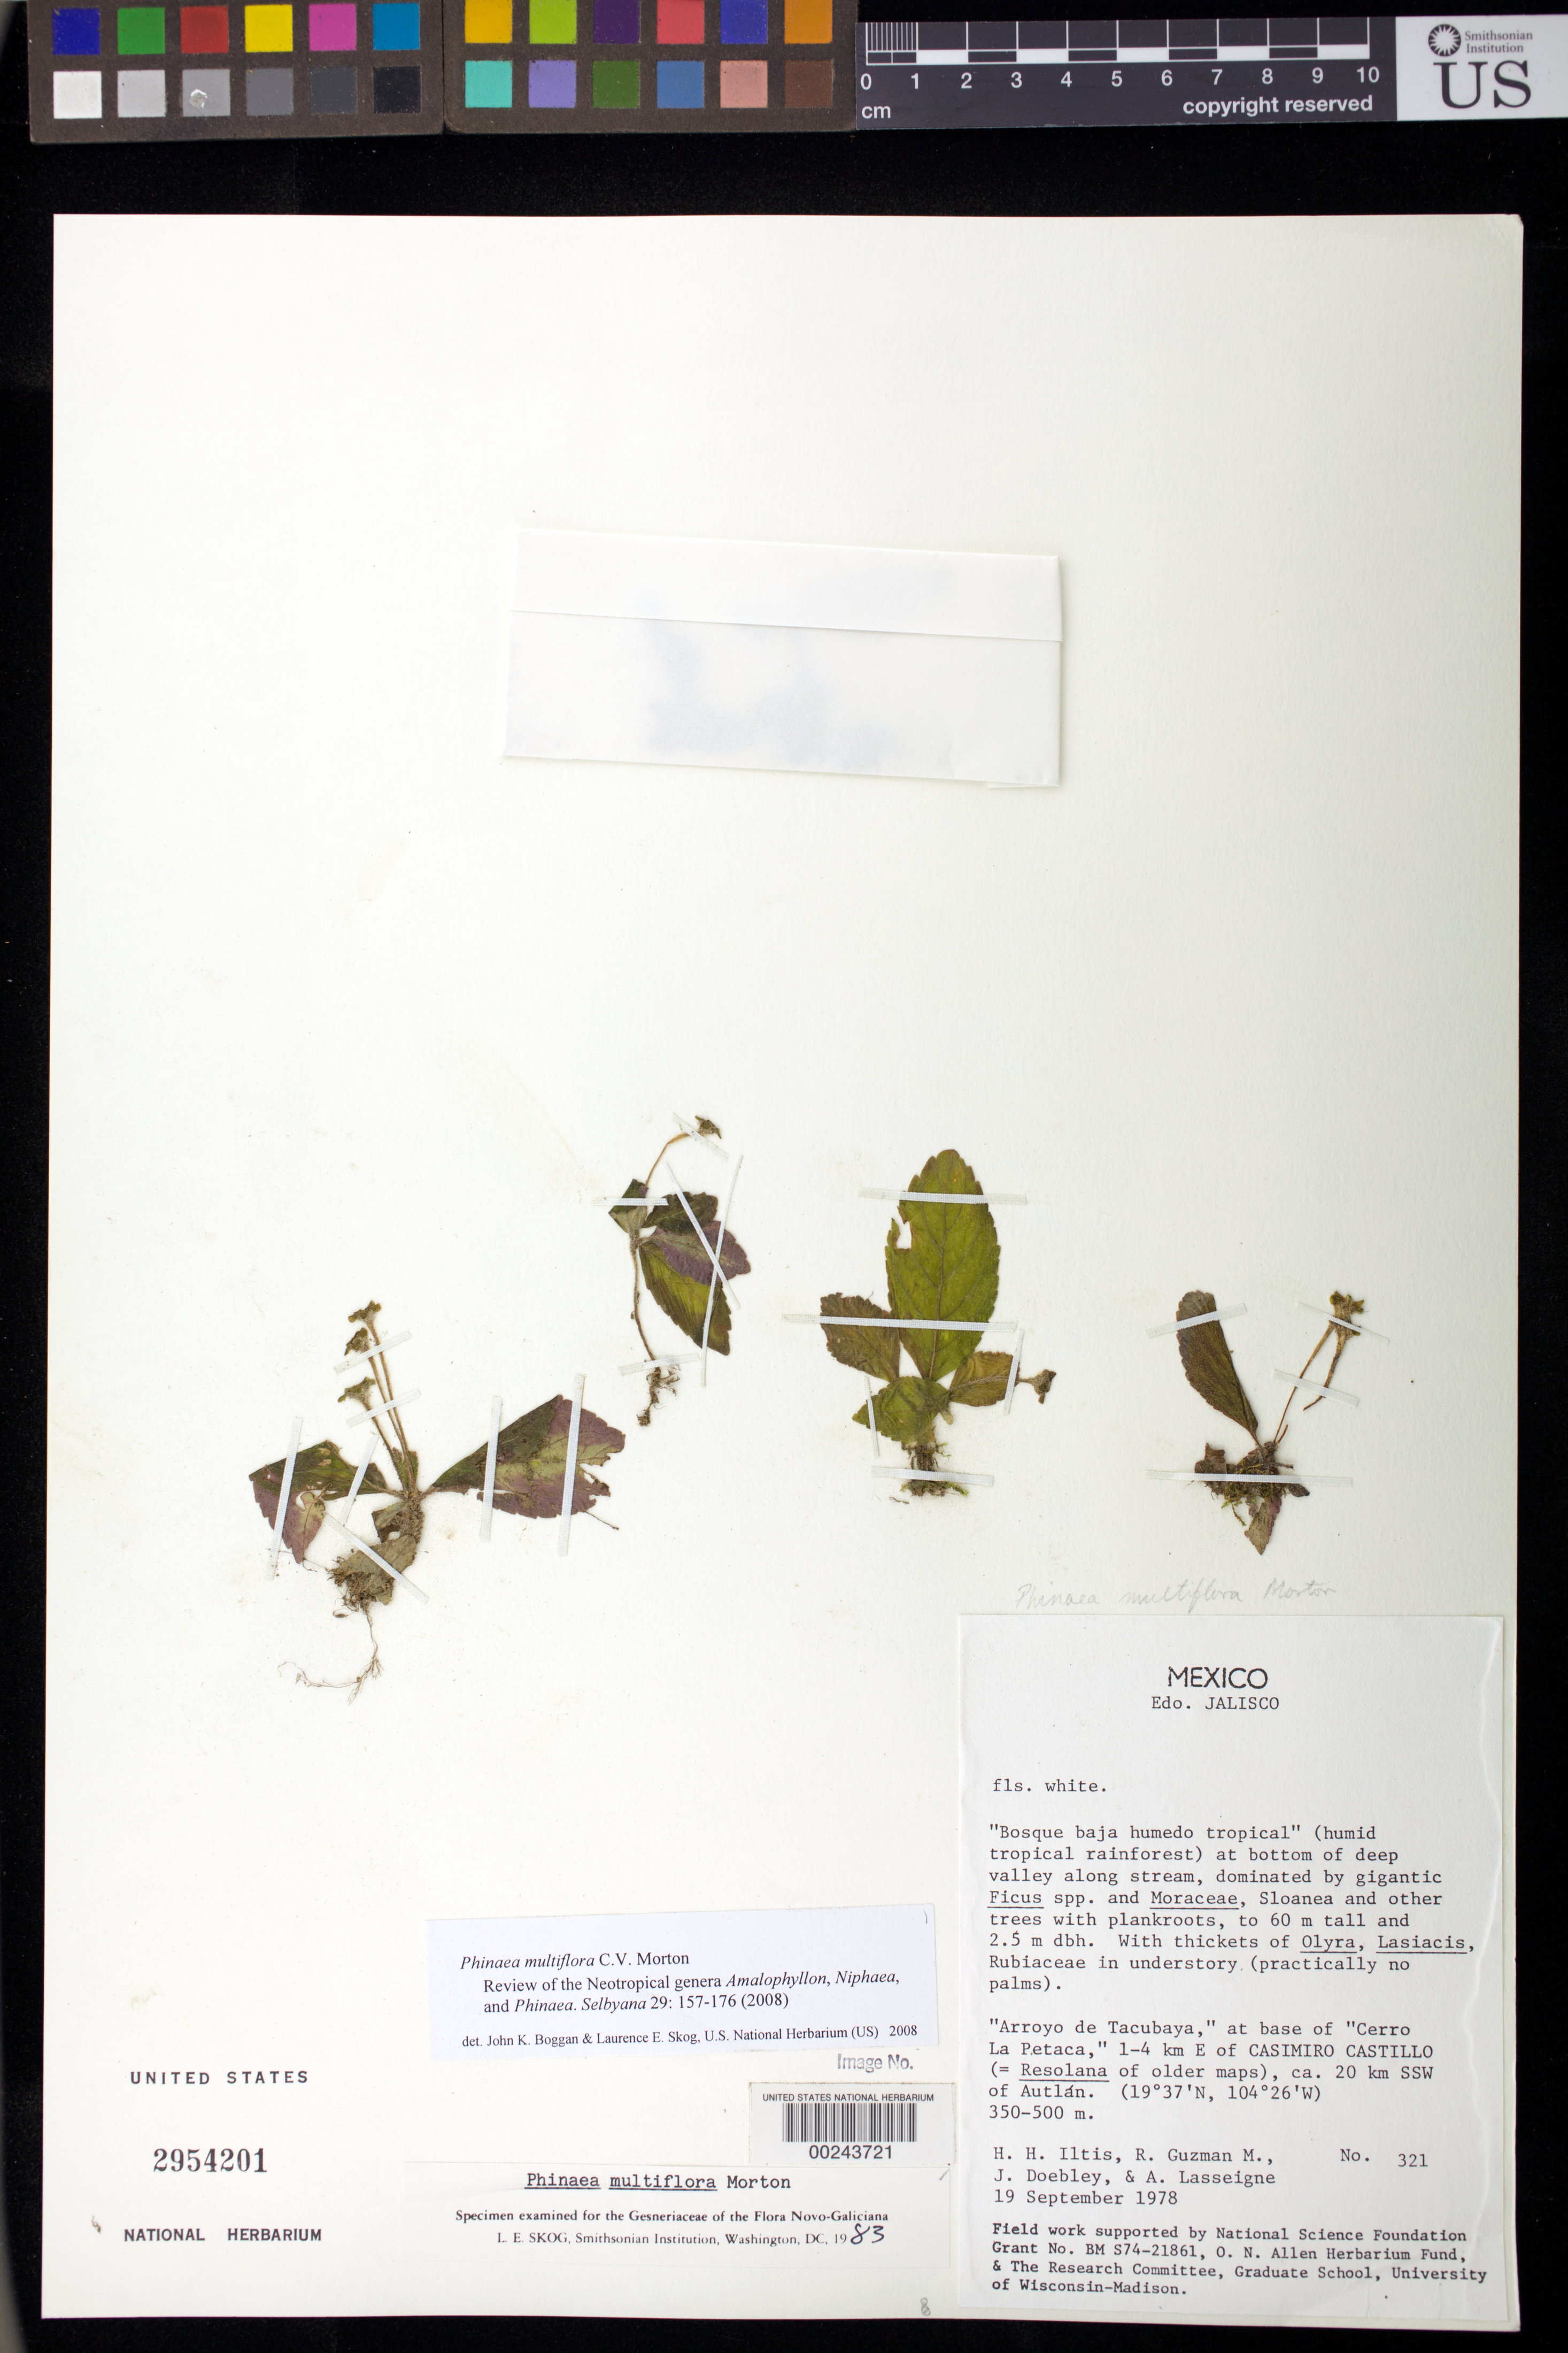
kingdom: Plantae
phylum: Tracheophyta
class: Magnoliopsida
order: Lamiales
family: Gesneriaceae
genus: Phinaea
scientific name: Phinaea multiflora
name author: C.V. Morton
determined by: Boggan, J. K.; Skog, L. E.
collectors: H. H. Iltis, R. Guzman-M., J. F. Doebley & A. Lasseigne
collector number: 321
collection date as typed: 19 Sep 1978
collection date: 1978-09-19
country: Mexico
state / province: Jalisco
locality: Arroyo de Tacubaya,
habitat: Bosque baja humedo tropical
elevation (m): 350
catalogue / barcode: US 2954201